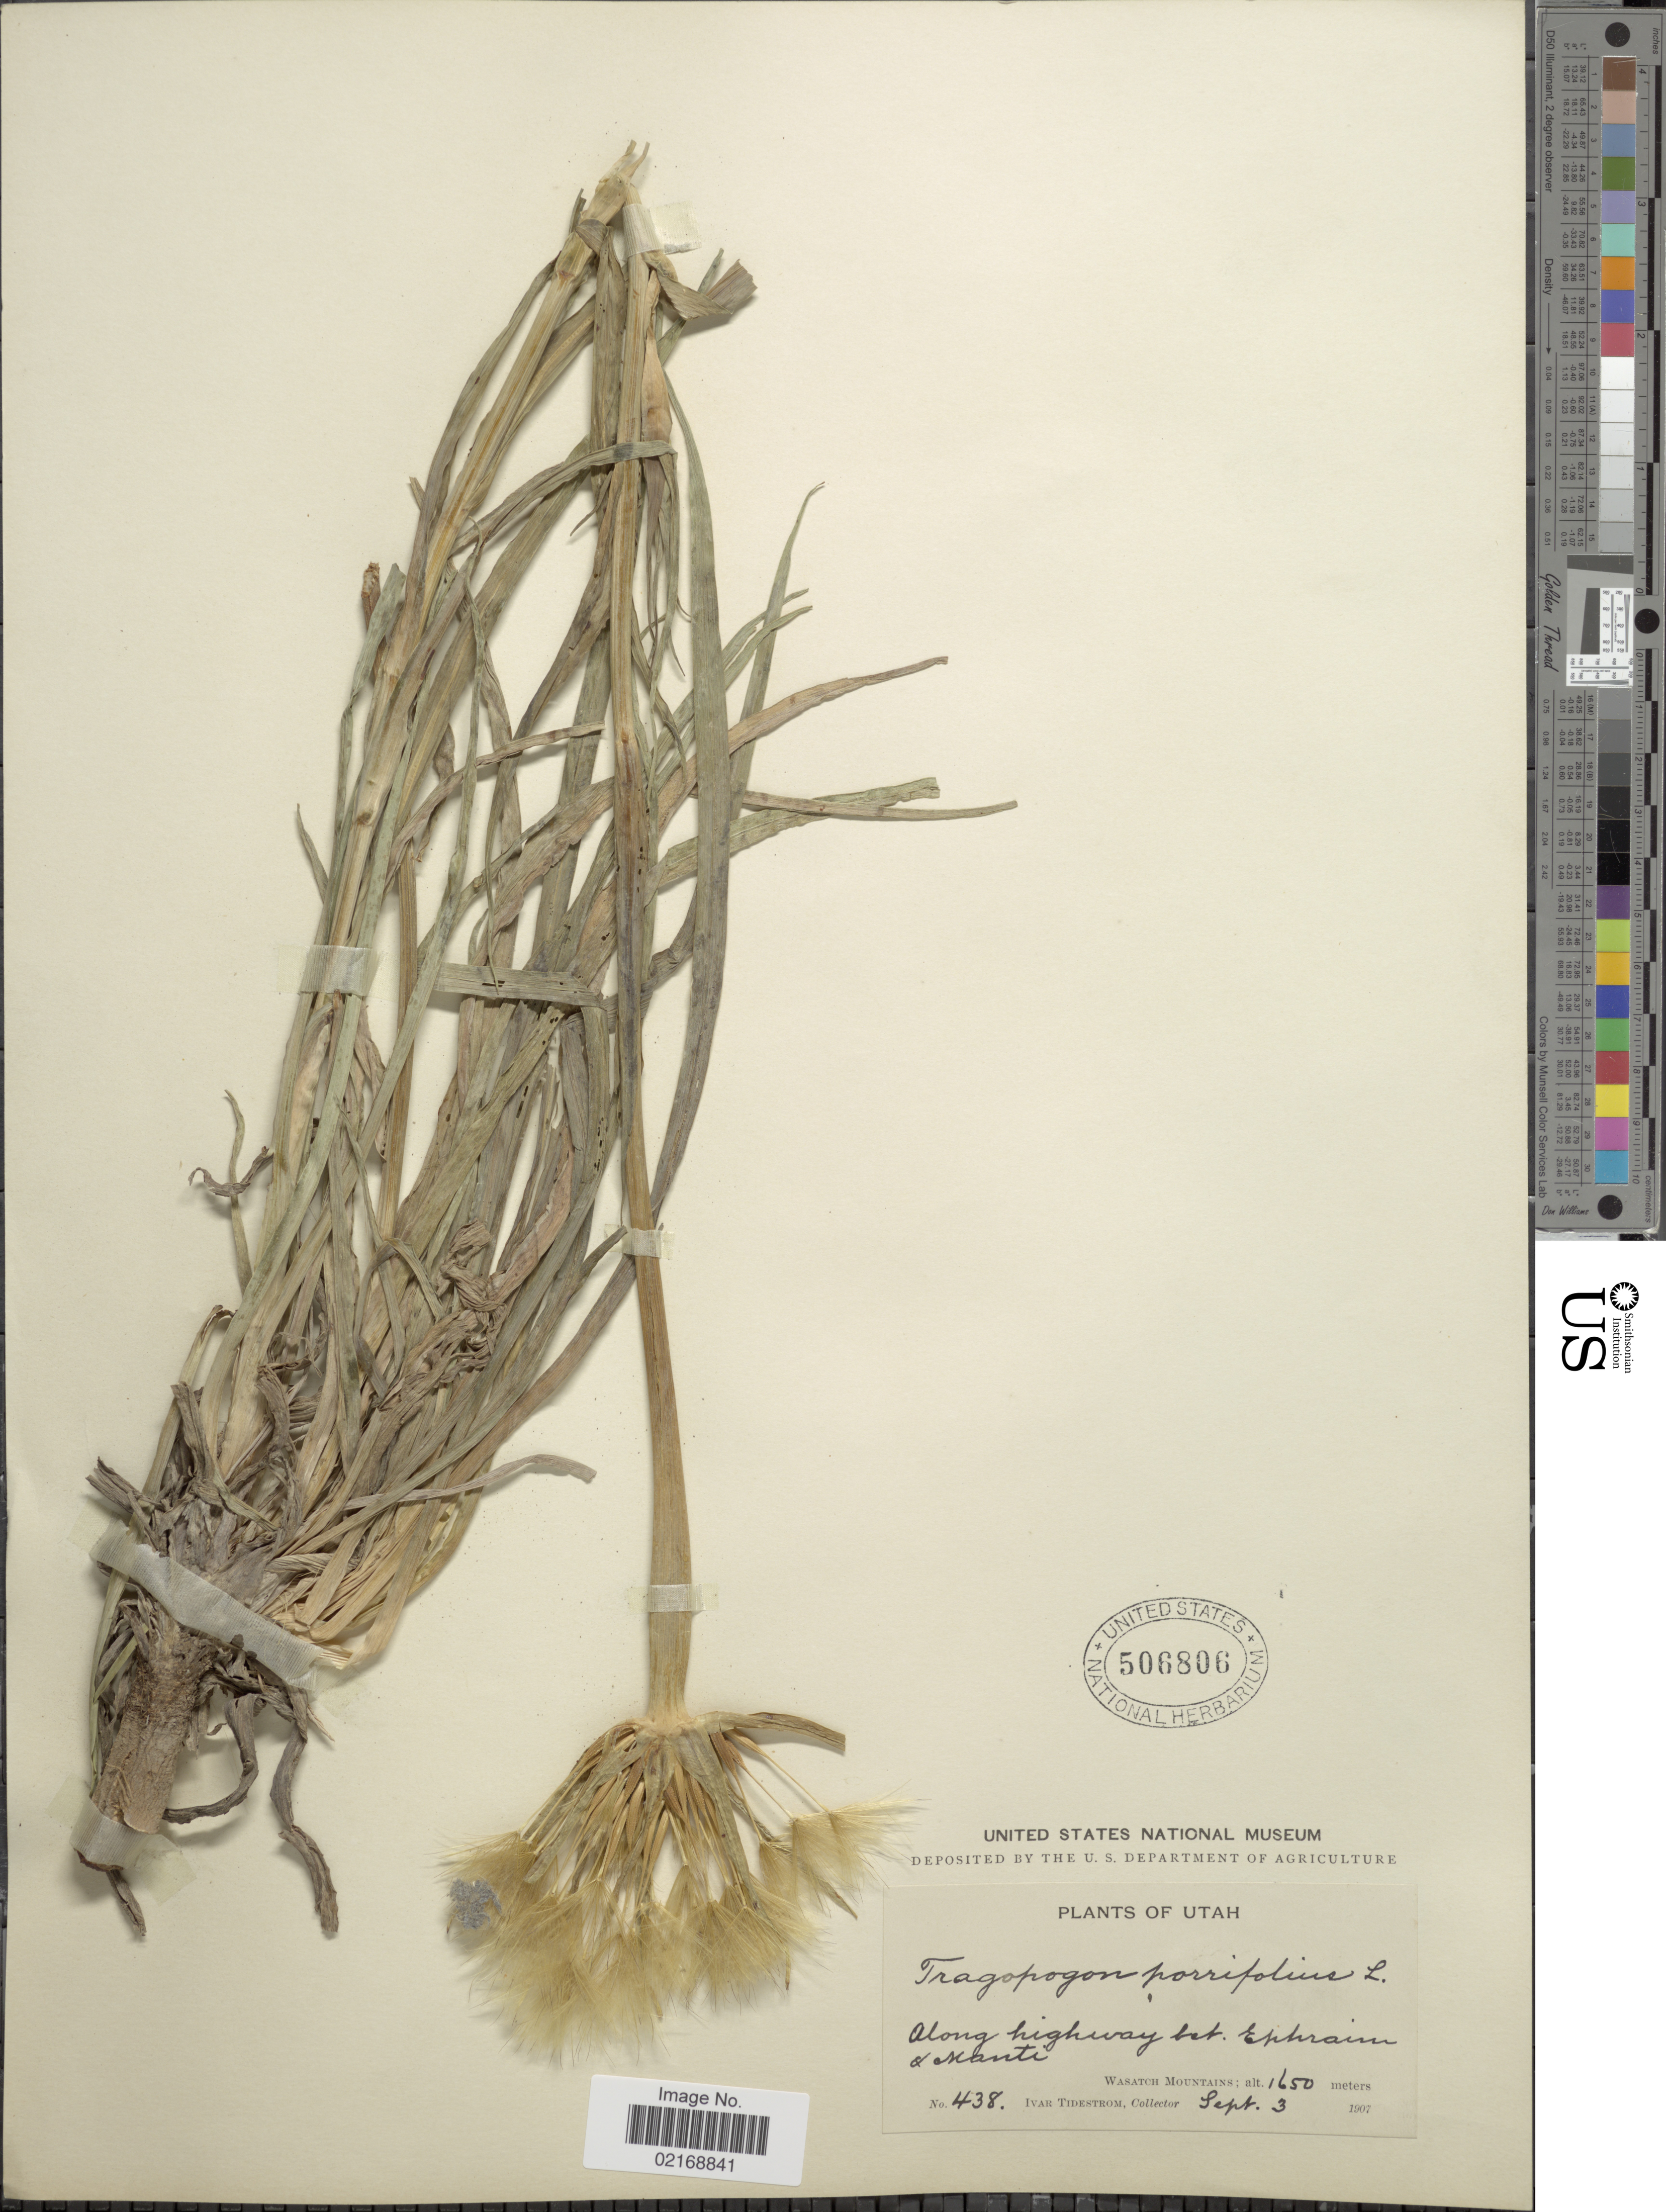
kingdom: Plantae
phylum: Tracheophyta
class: Magnoliopsida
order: Asterales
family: Asteraceae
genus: Tragopogon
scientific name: Tragopogon porrifolius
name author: L.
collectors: I. F. Tidestrom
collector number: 438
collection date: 1907-09-03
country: United States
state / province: Utah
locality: Along highway bet. Ephraim & Manti, Wasatch Mountains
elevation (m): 1650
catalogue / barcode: US 506806